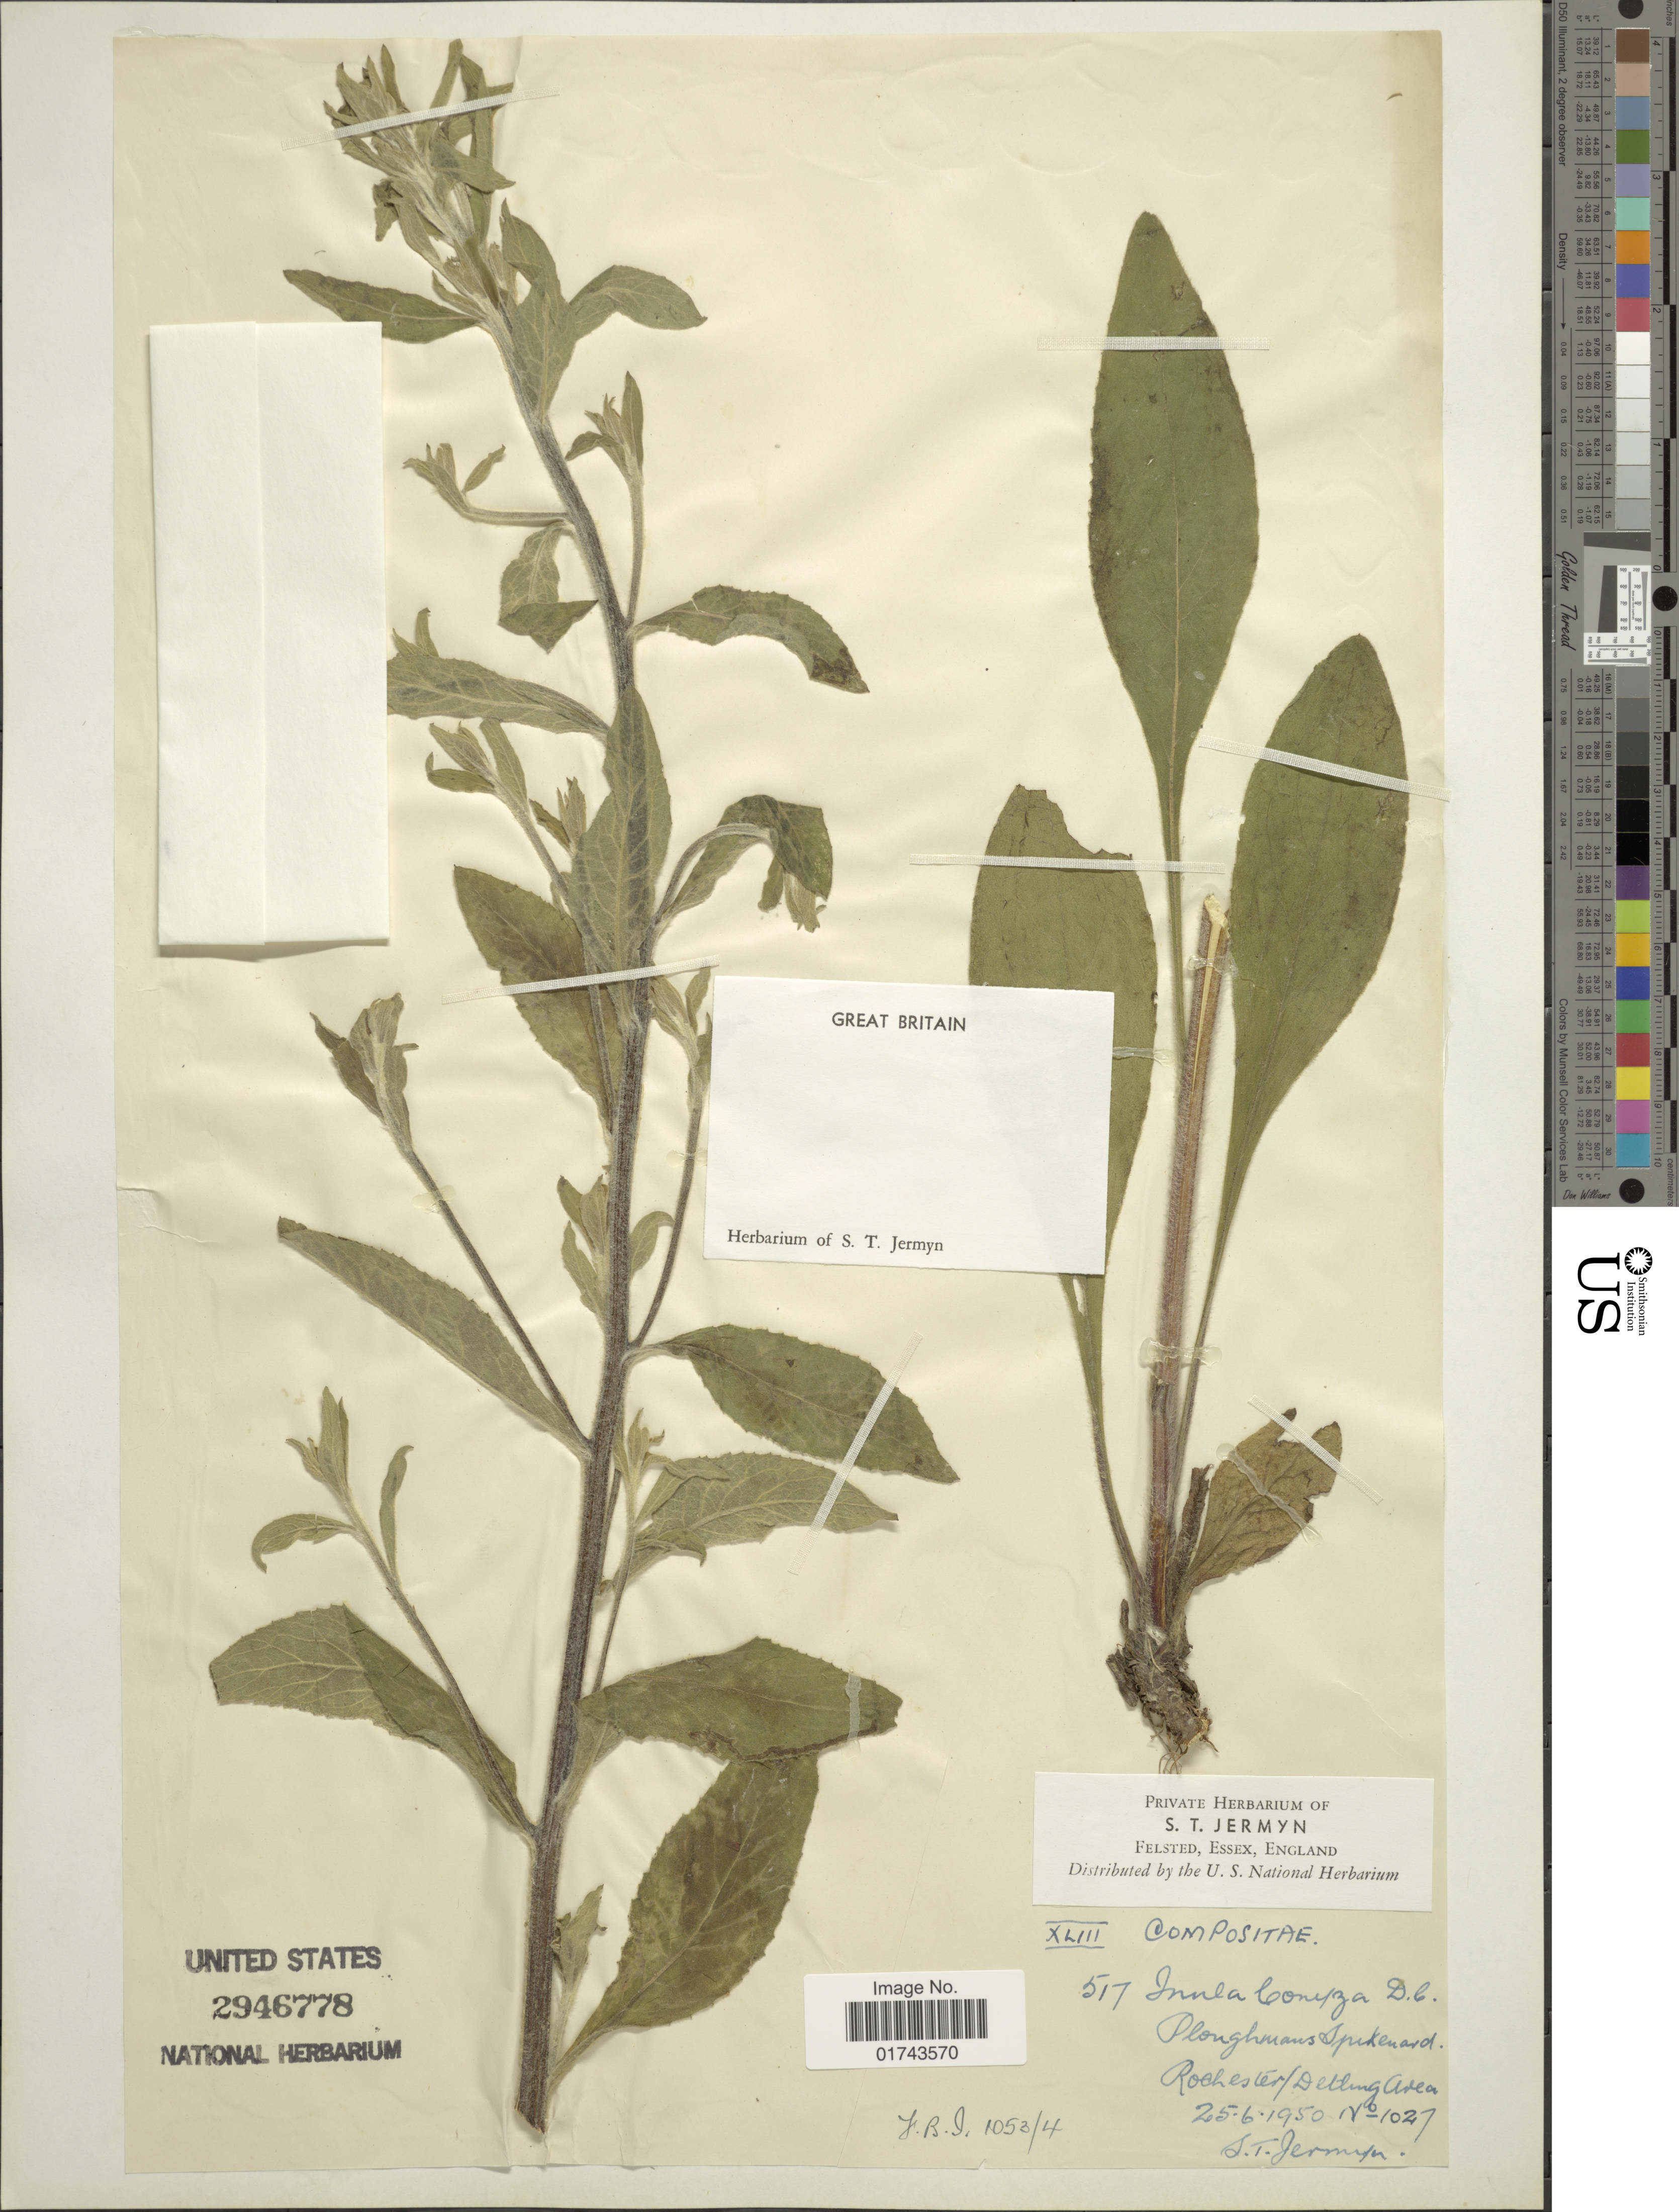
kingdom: Plantae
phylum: Tracheophyta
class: Magnoliopsida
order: Asterales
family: Asteraceae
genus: Inula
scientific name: Inula conyzae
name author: (Griess.) DC.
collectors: S. Jermyn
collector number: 1027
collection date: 1950-06-25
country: United Kingdom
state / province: England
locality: Rochester/ Detling Area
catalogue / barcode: US 2946778